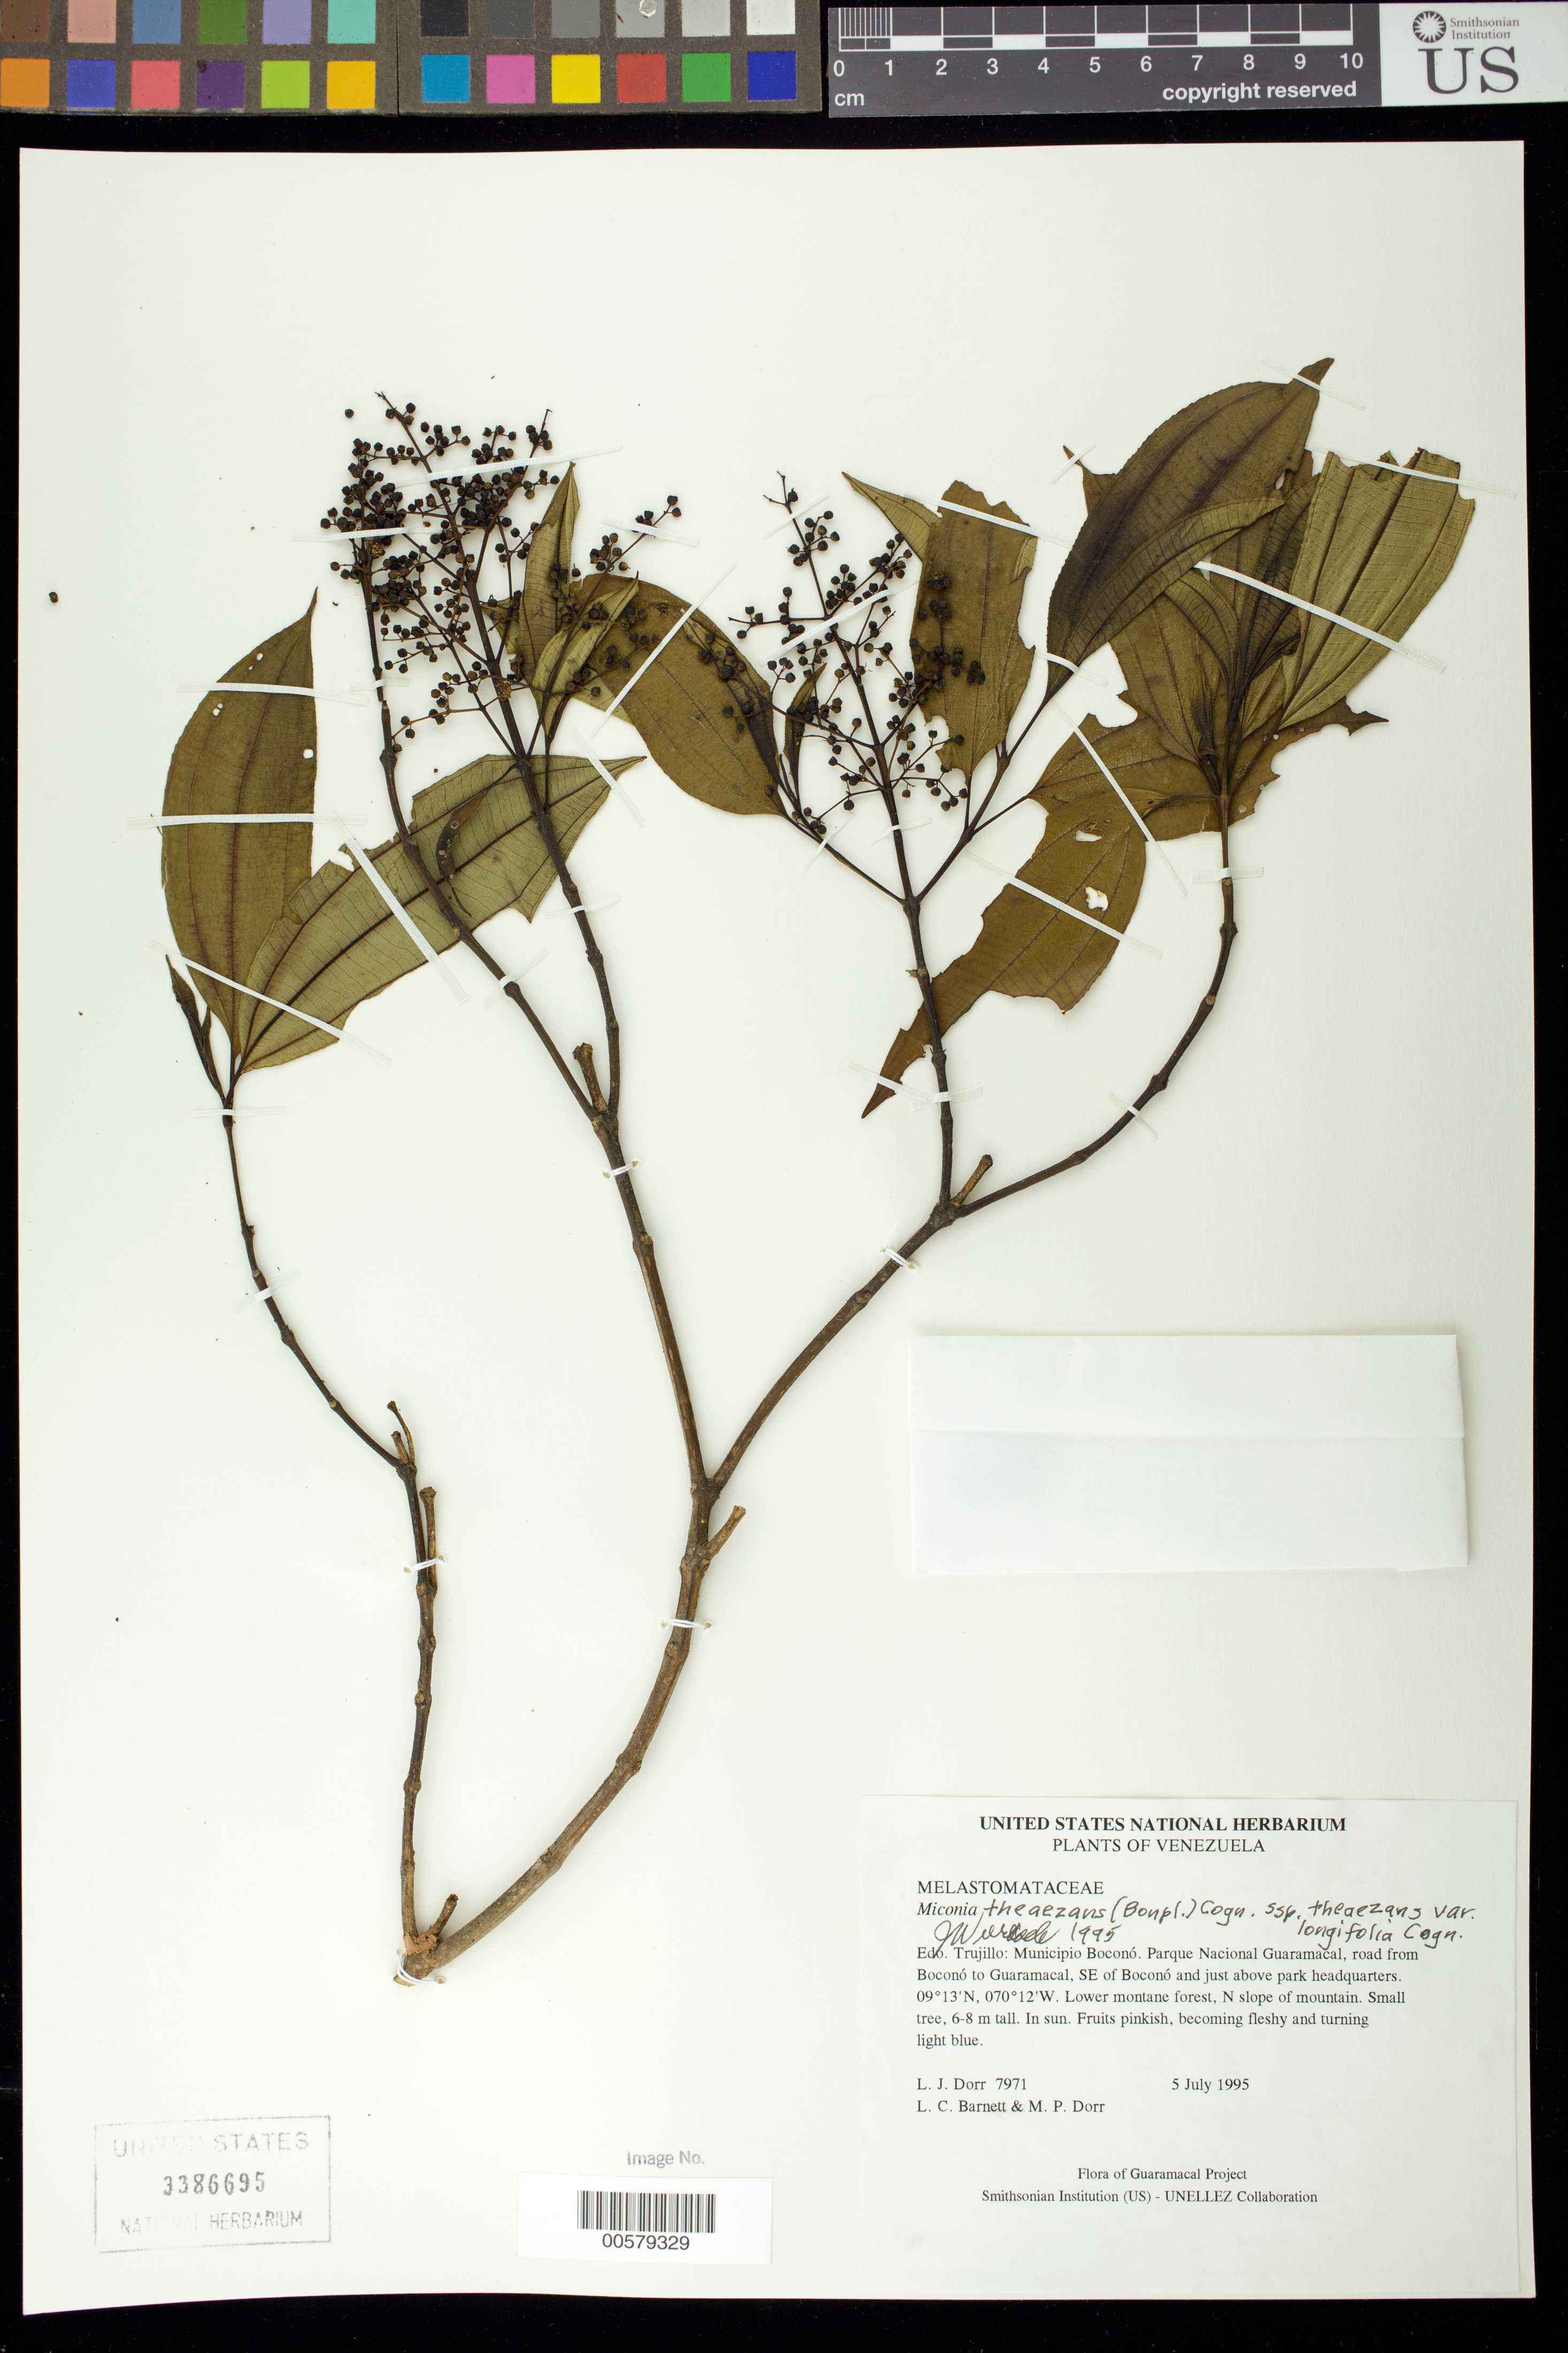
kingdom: Plantae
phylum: Tracheophyta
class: Magnoliopsida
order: Myrtales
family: Melastomataceae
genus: Miconia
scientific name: Miconia theaezans subsp. theaezans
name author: (Bonpl.) Cogn.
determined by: Wurdack, John J., (US), US (UNITED STATES)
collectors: L. J. Dorr, L. C. Barnett & M. P. Dorr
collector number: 7971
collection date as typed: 05 Jul 1995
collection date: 1995-07-05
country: Venezuela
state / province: Trujillo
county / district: Boconó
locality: Parque Nacional Guaramacal, road from Boconó to Guaramacal, SE of Boconó, just above park headquarters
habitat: Lower montane forest, N slope of mountain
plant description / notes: PORT, US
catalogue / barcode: US 3386695